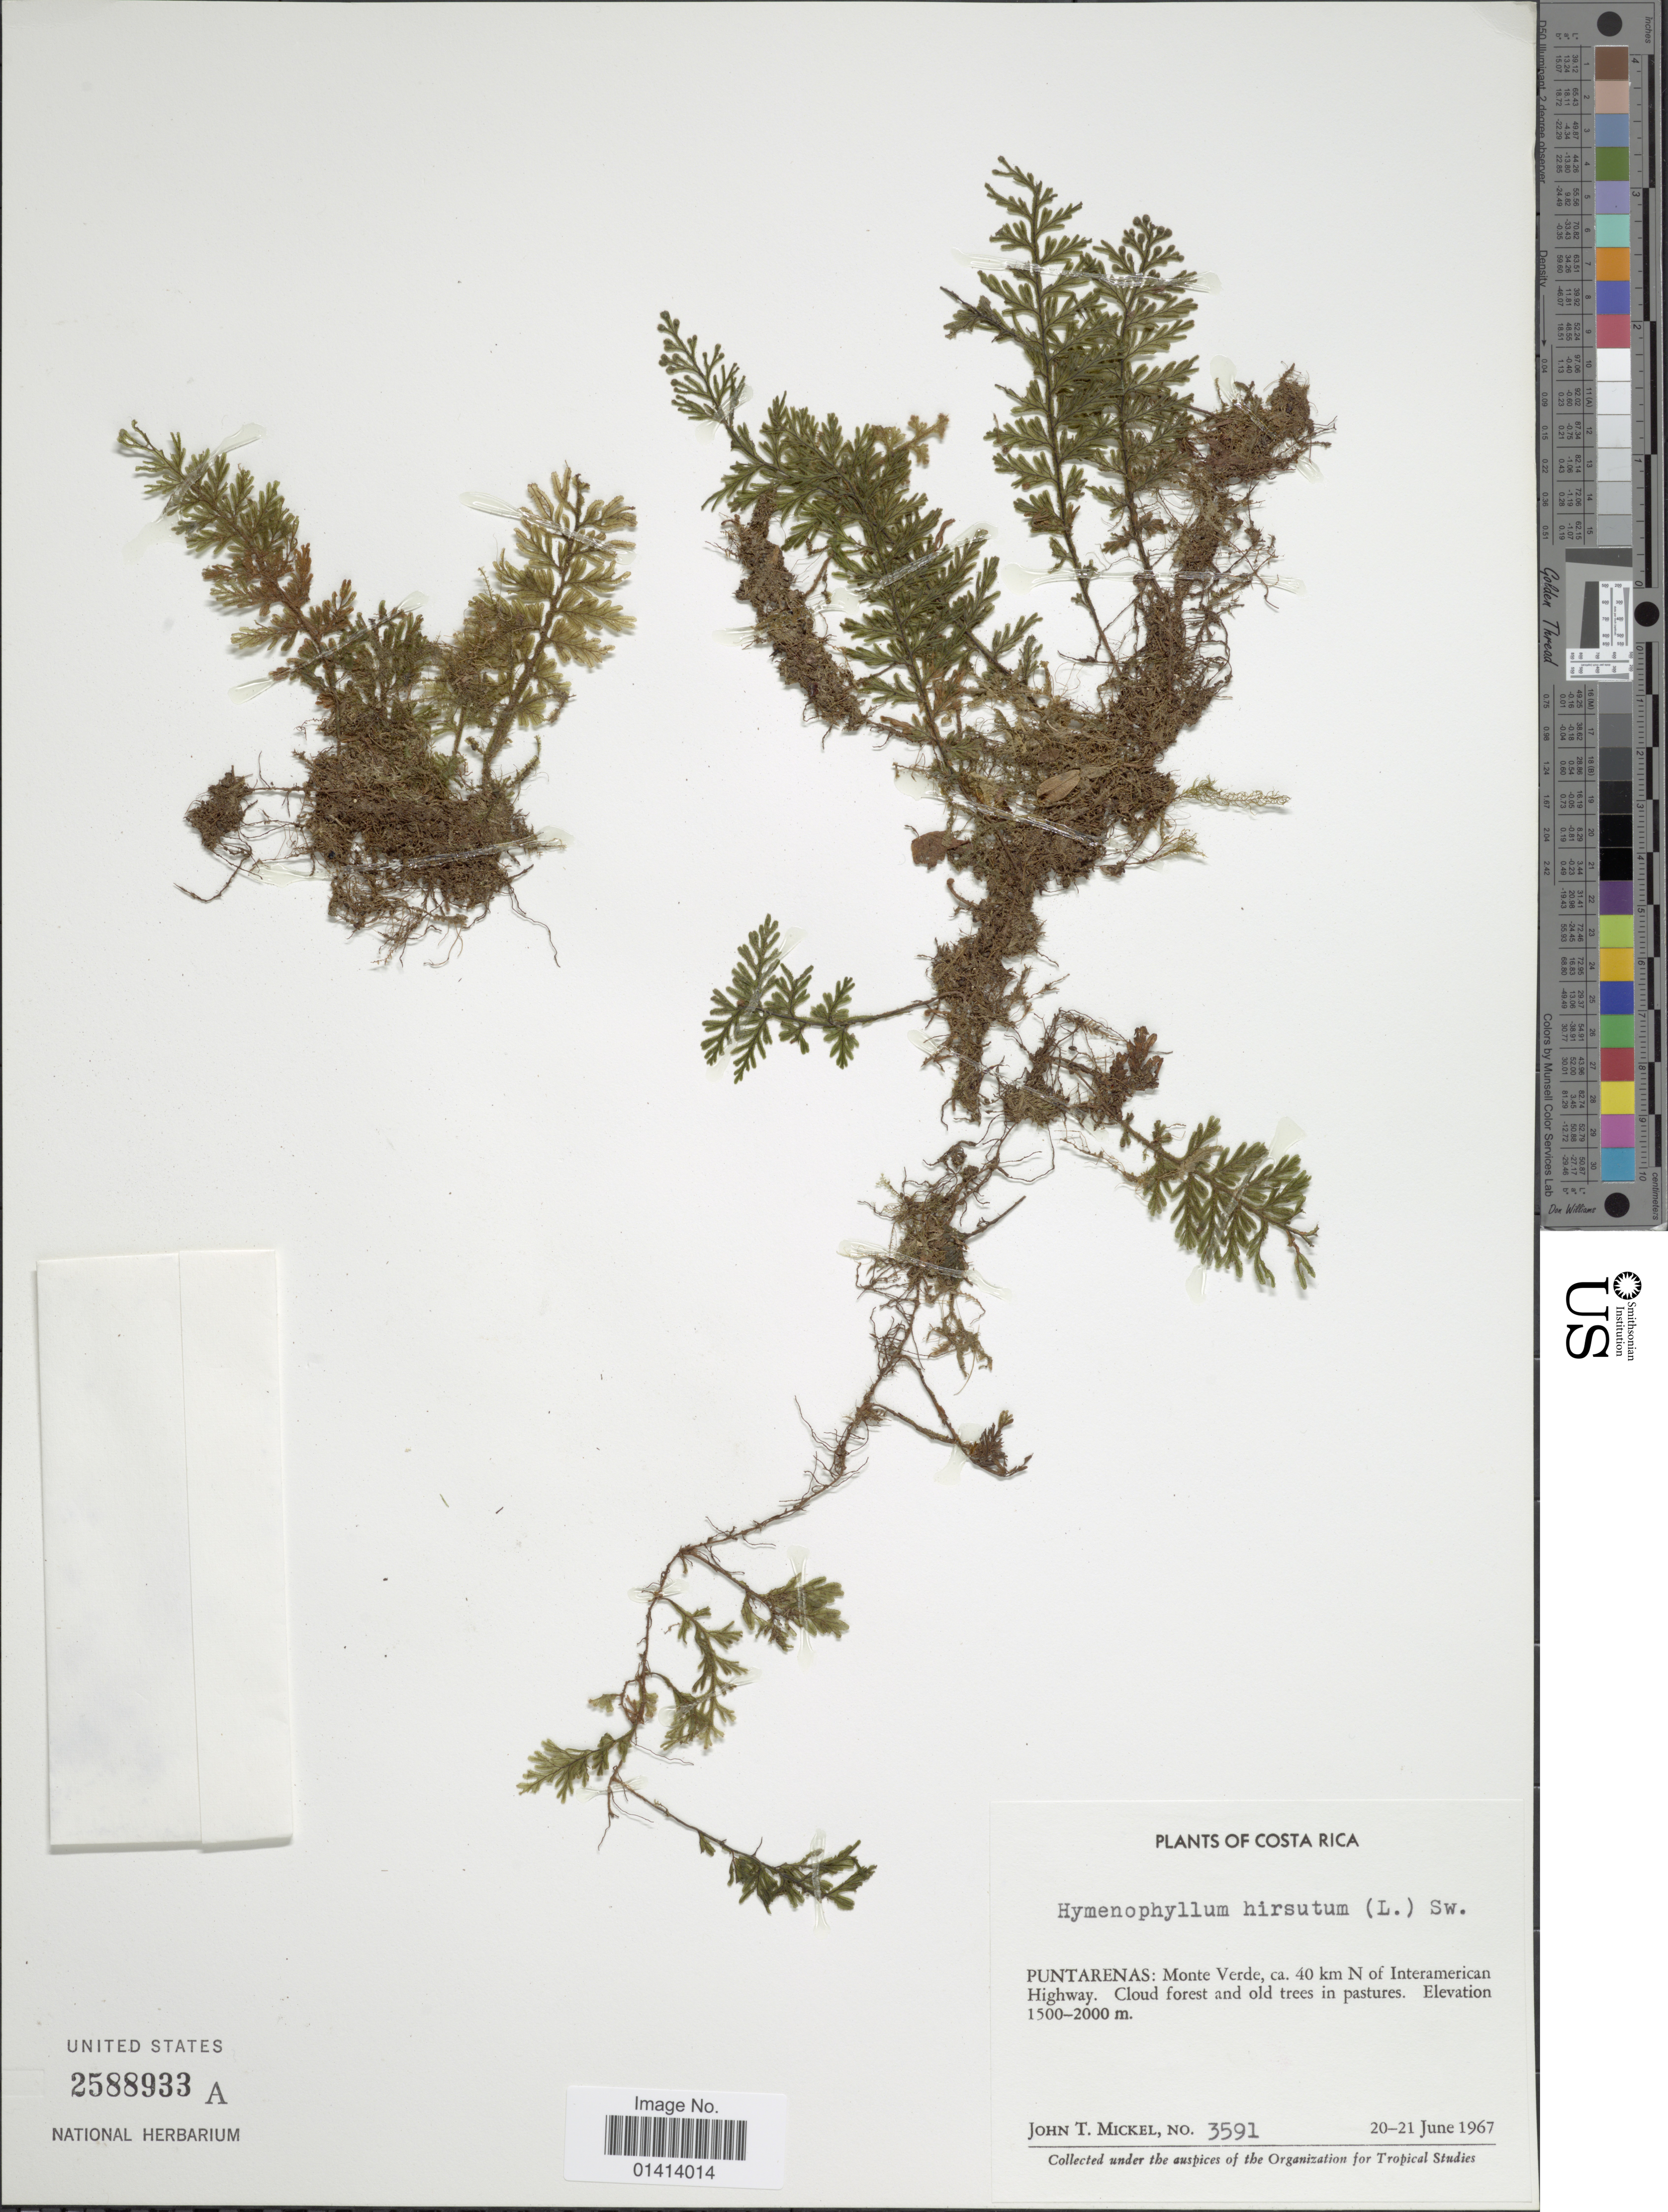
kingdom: Plantae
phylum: Tracheophyta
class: Polypodiopsida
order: Hymenophyllales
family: Hymenophyllaceae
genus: Hymenophyllum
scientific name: Hymenophyllum hirsutum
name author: (L.) Sw.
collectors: D. B. Lellinger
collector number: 3591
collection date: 1967-06-20/1967-06-21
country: Costa Rica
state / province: Puntarenas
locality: Monte Verde, ca 40 km N of Interamerican Highway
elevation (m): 1500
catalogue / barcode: US 2588933A